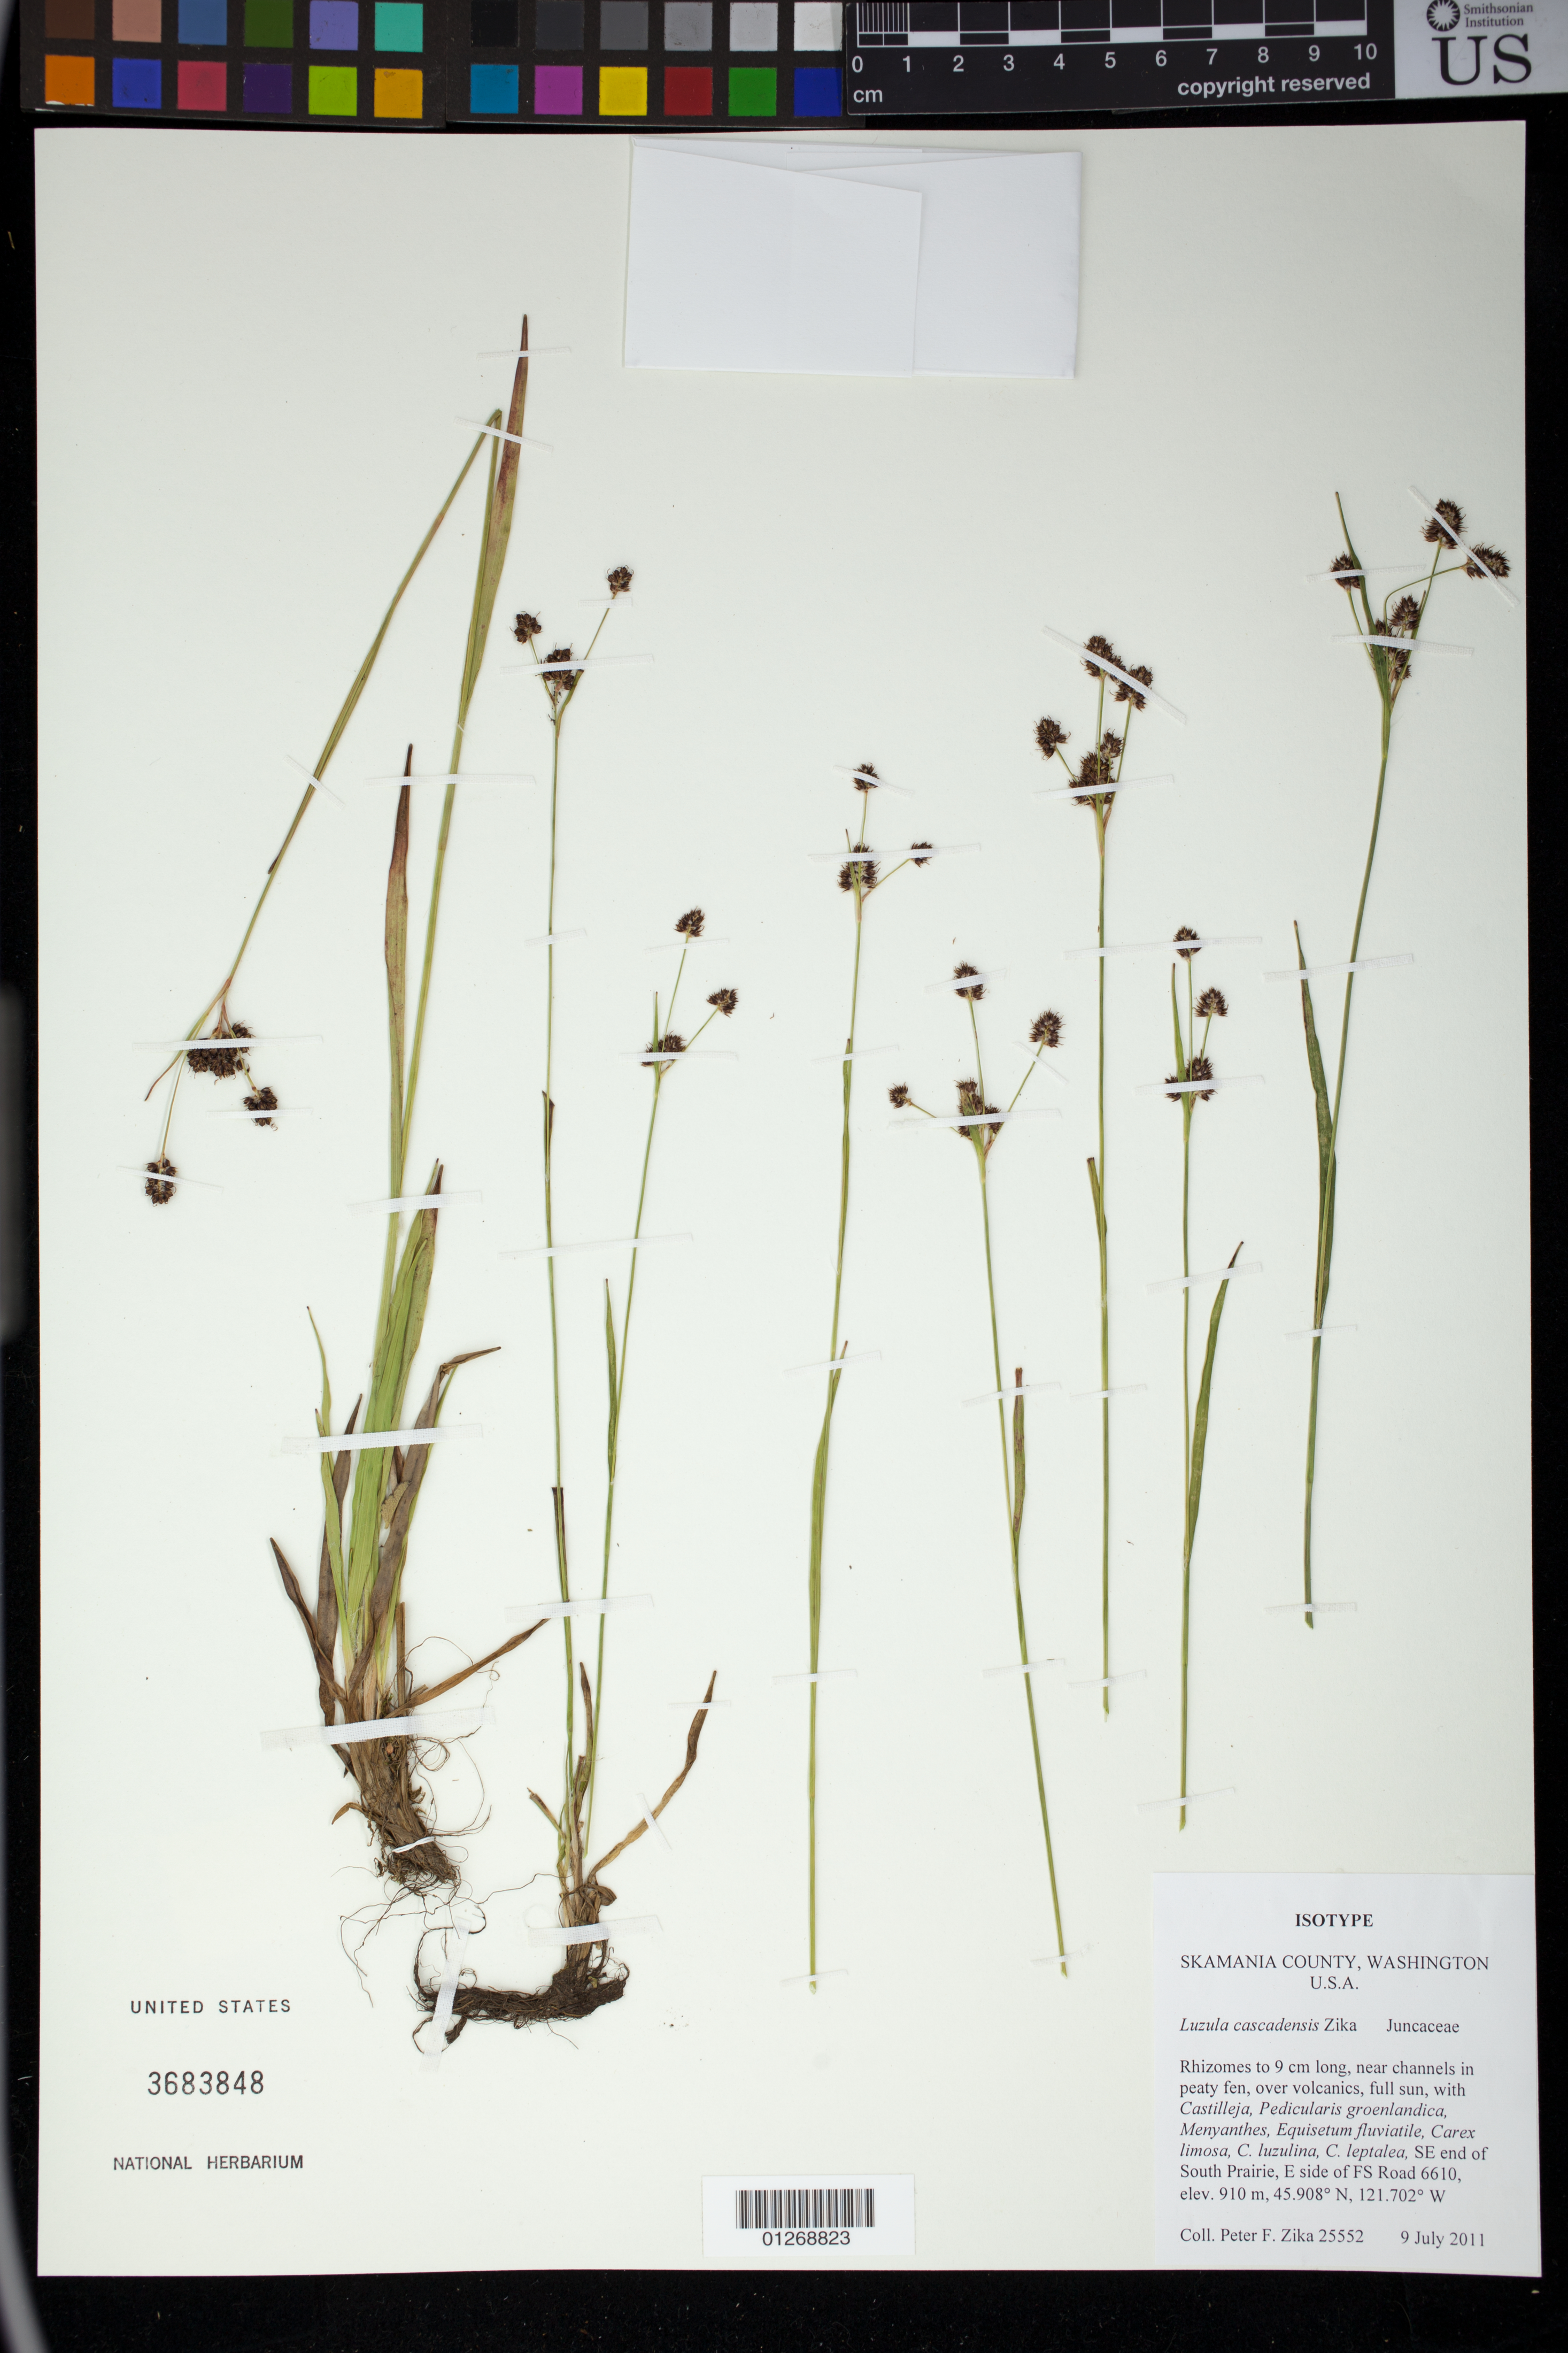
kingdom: Plantae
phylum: Tracheophyta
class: Liliopsida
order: Poales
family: Juncaceae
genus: Luzula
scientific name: Luzula cascadensis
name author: Zika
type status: Isotype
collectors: P. F. Zika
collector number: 25552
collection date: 2011-07-09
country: United States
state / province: Washington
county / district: Skamania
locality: SE end of South Prairie, E side of FS Road 6610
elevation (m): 910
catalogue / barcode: US 3683848